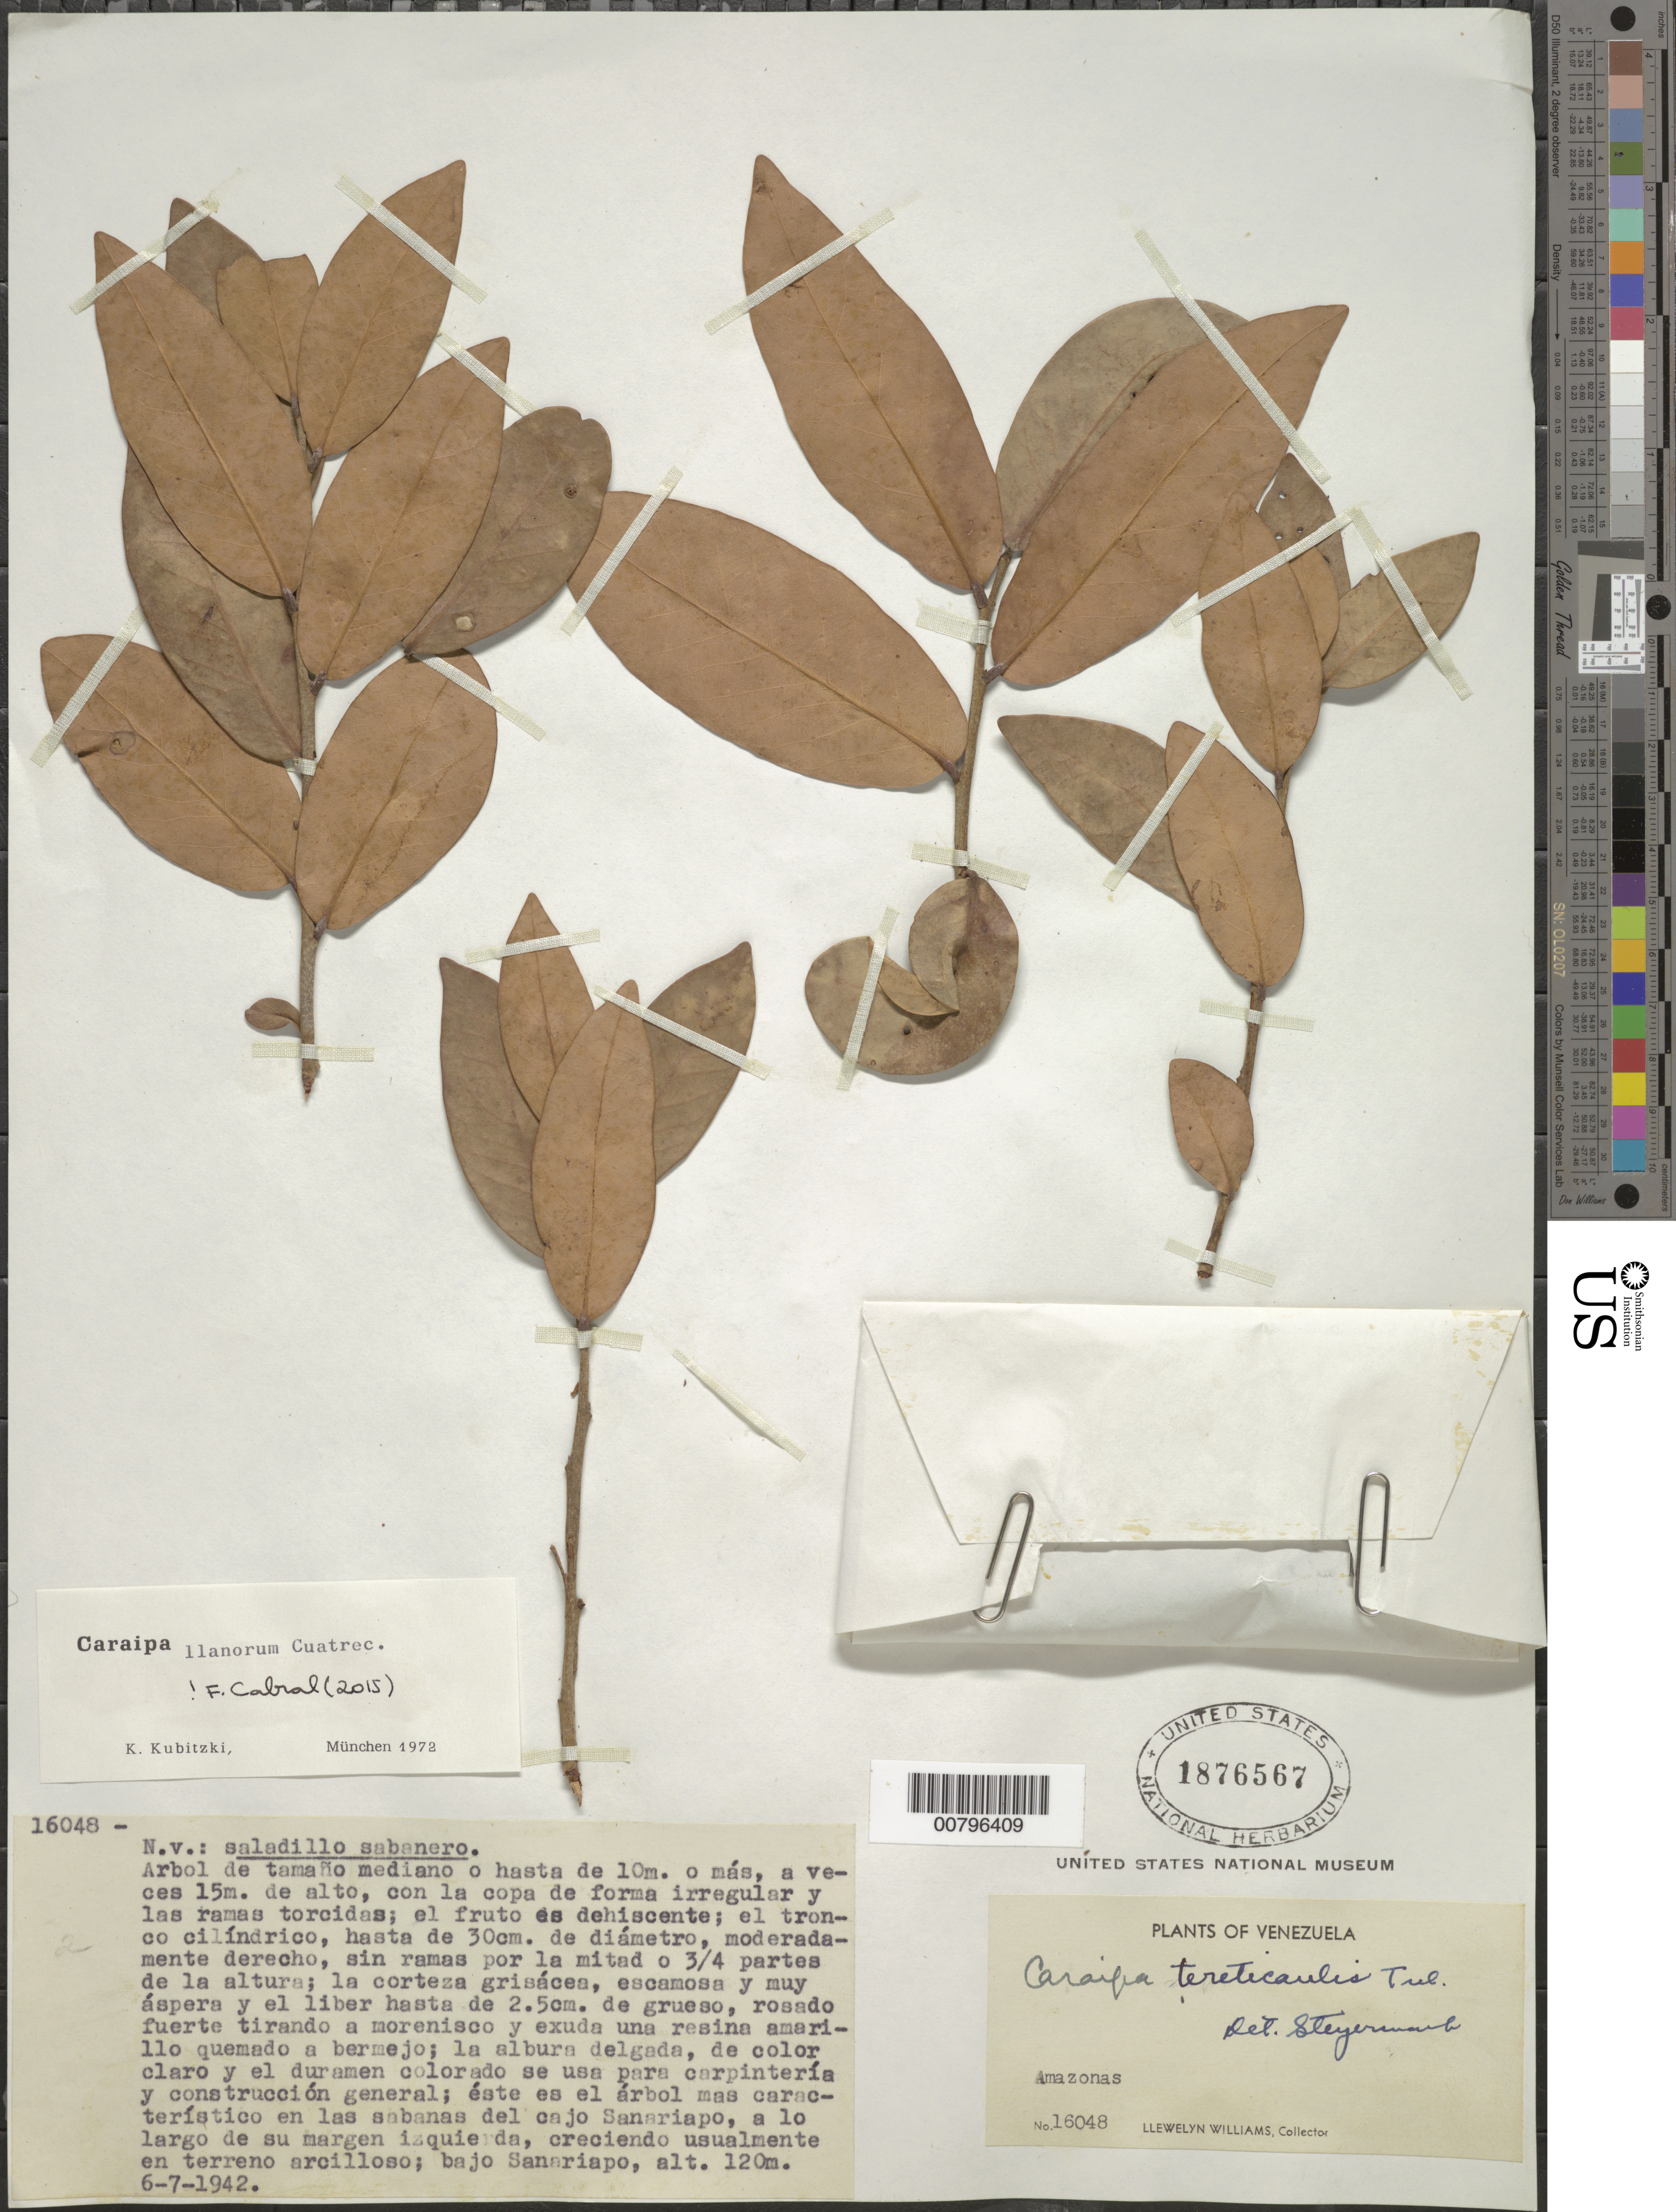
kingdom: Plantae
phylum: Tracheophyta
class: Magnoliopsida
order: Malpighiales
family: Calophyllaceae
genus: Caraipa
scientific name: Caraipa llanorum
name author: Cuatrec.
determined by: (M) Universitat Munchen, Institut fur Systematische Botanik (GERMANY)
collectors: Ll. Williams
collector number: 16048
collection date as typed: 6-Jul-42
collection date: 1942-07-06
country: Venezuela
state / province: Amazonas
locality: Bajo Sanariapo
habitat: Largo de su margen izquierda, creciendo usualmente en terreno arcilloso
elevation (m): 120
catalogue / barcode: US 1876567